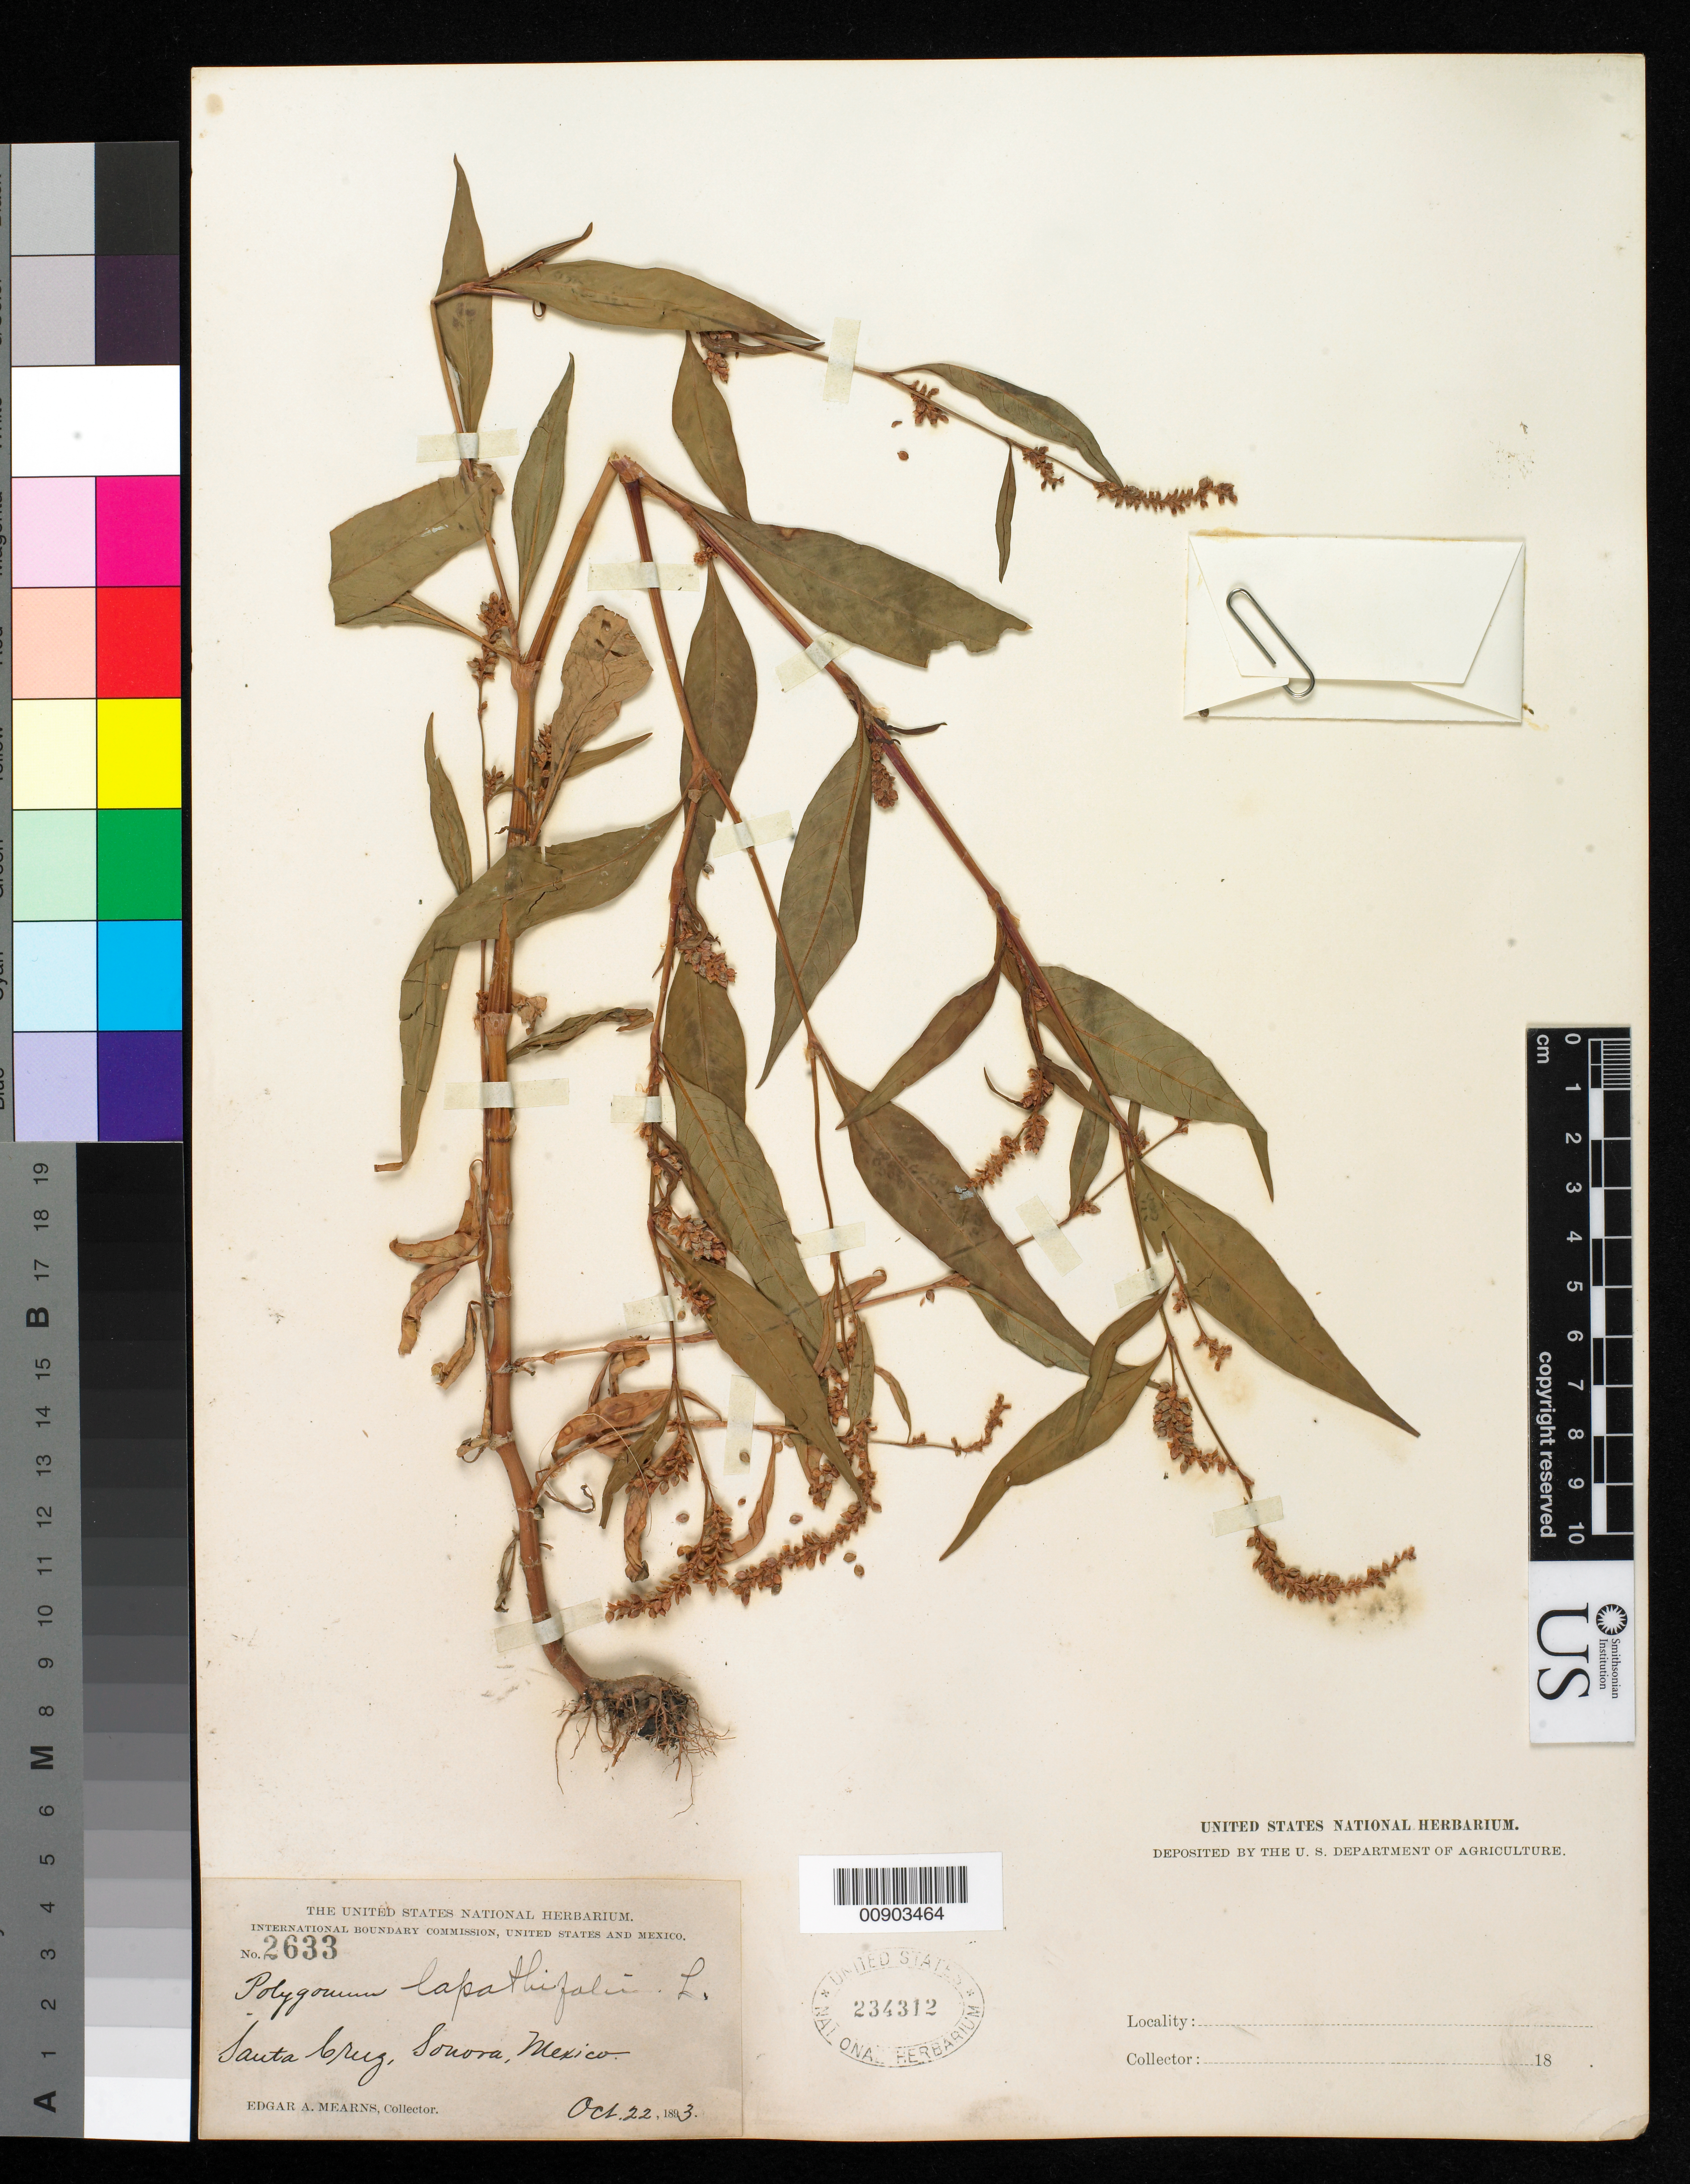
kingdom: Plantae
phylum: Tracheophyta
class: Magnoliopsida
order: Caryophyllales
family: Polygonaceae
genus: Polygonum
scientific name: Polygonum lapathifolium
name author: L.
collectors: E. A. Mearns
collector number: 2633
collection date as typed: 22 Oct 1893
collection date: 1893-10-22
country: Mexico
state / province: Sonora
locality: Santa Cruz, Sonora.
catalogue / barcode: US 234312